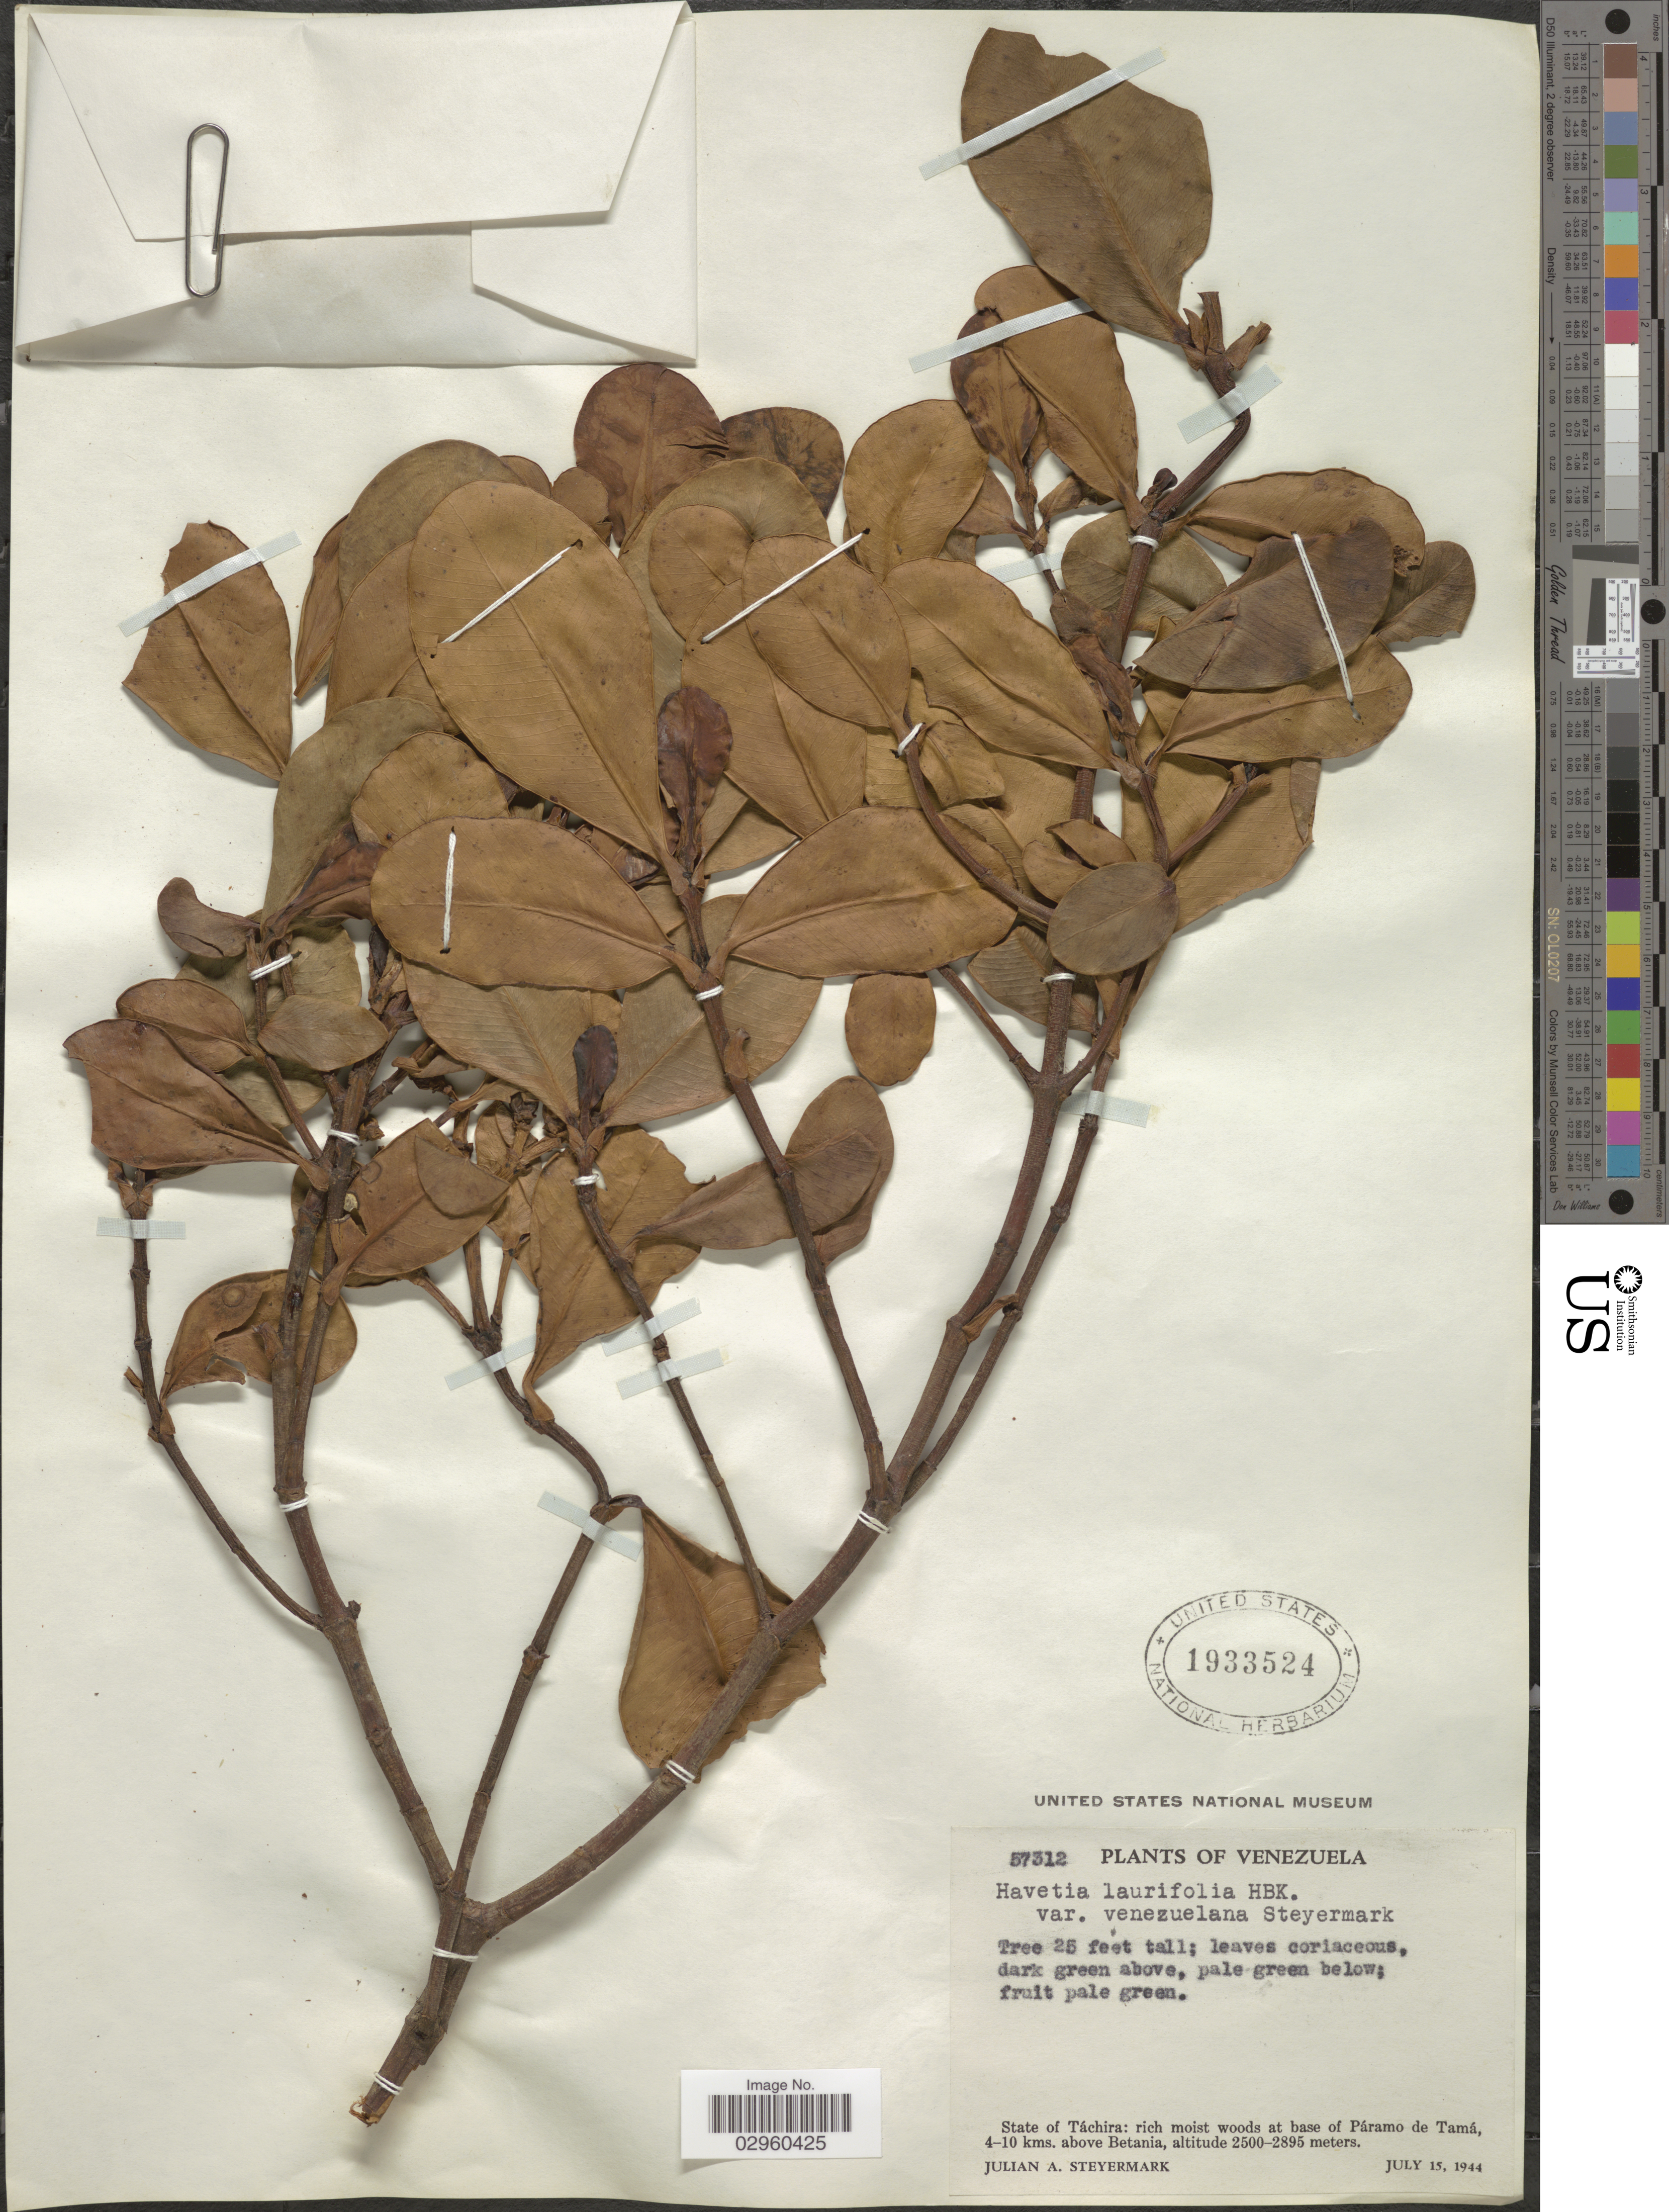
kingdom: Plantae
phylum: Tracheophyta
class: Magnoliopsida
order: Malpighiales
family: Clusiaceae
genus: Clusia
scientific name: Clusia sp.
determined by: Strong, Mark T., (BOT), Smithsonian Institution - National Museum of Natural History (UNITED STATES)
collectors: J. Steyermark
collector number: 57312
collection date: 1944-07-15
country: Venezuela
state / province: Tachira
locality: State of Táchira: rich moist woods at base of Páramo de Tamá, 4-10 kms. above Betania.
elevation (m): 2500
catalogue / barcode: US 1933524